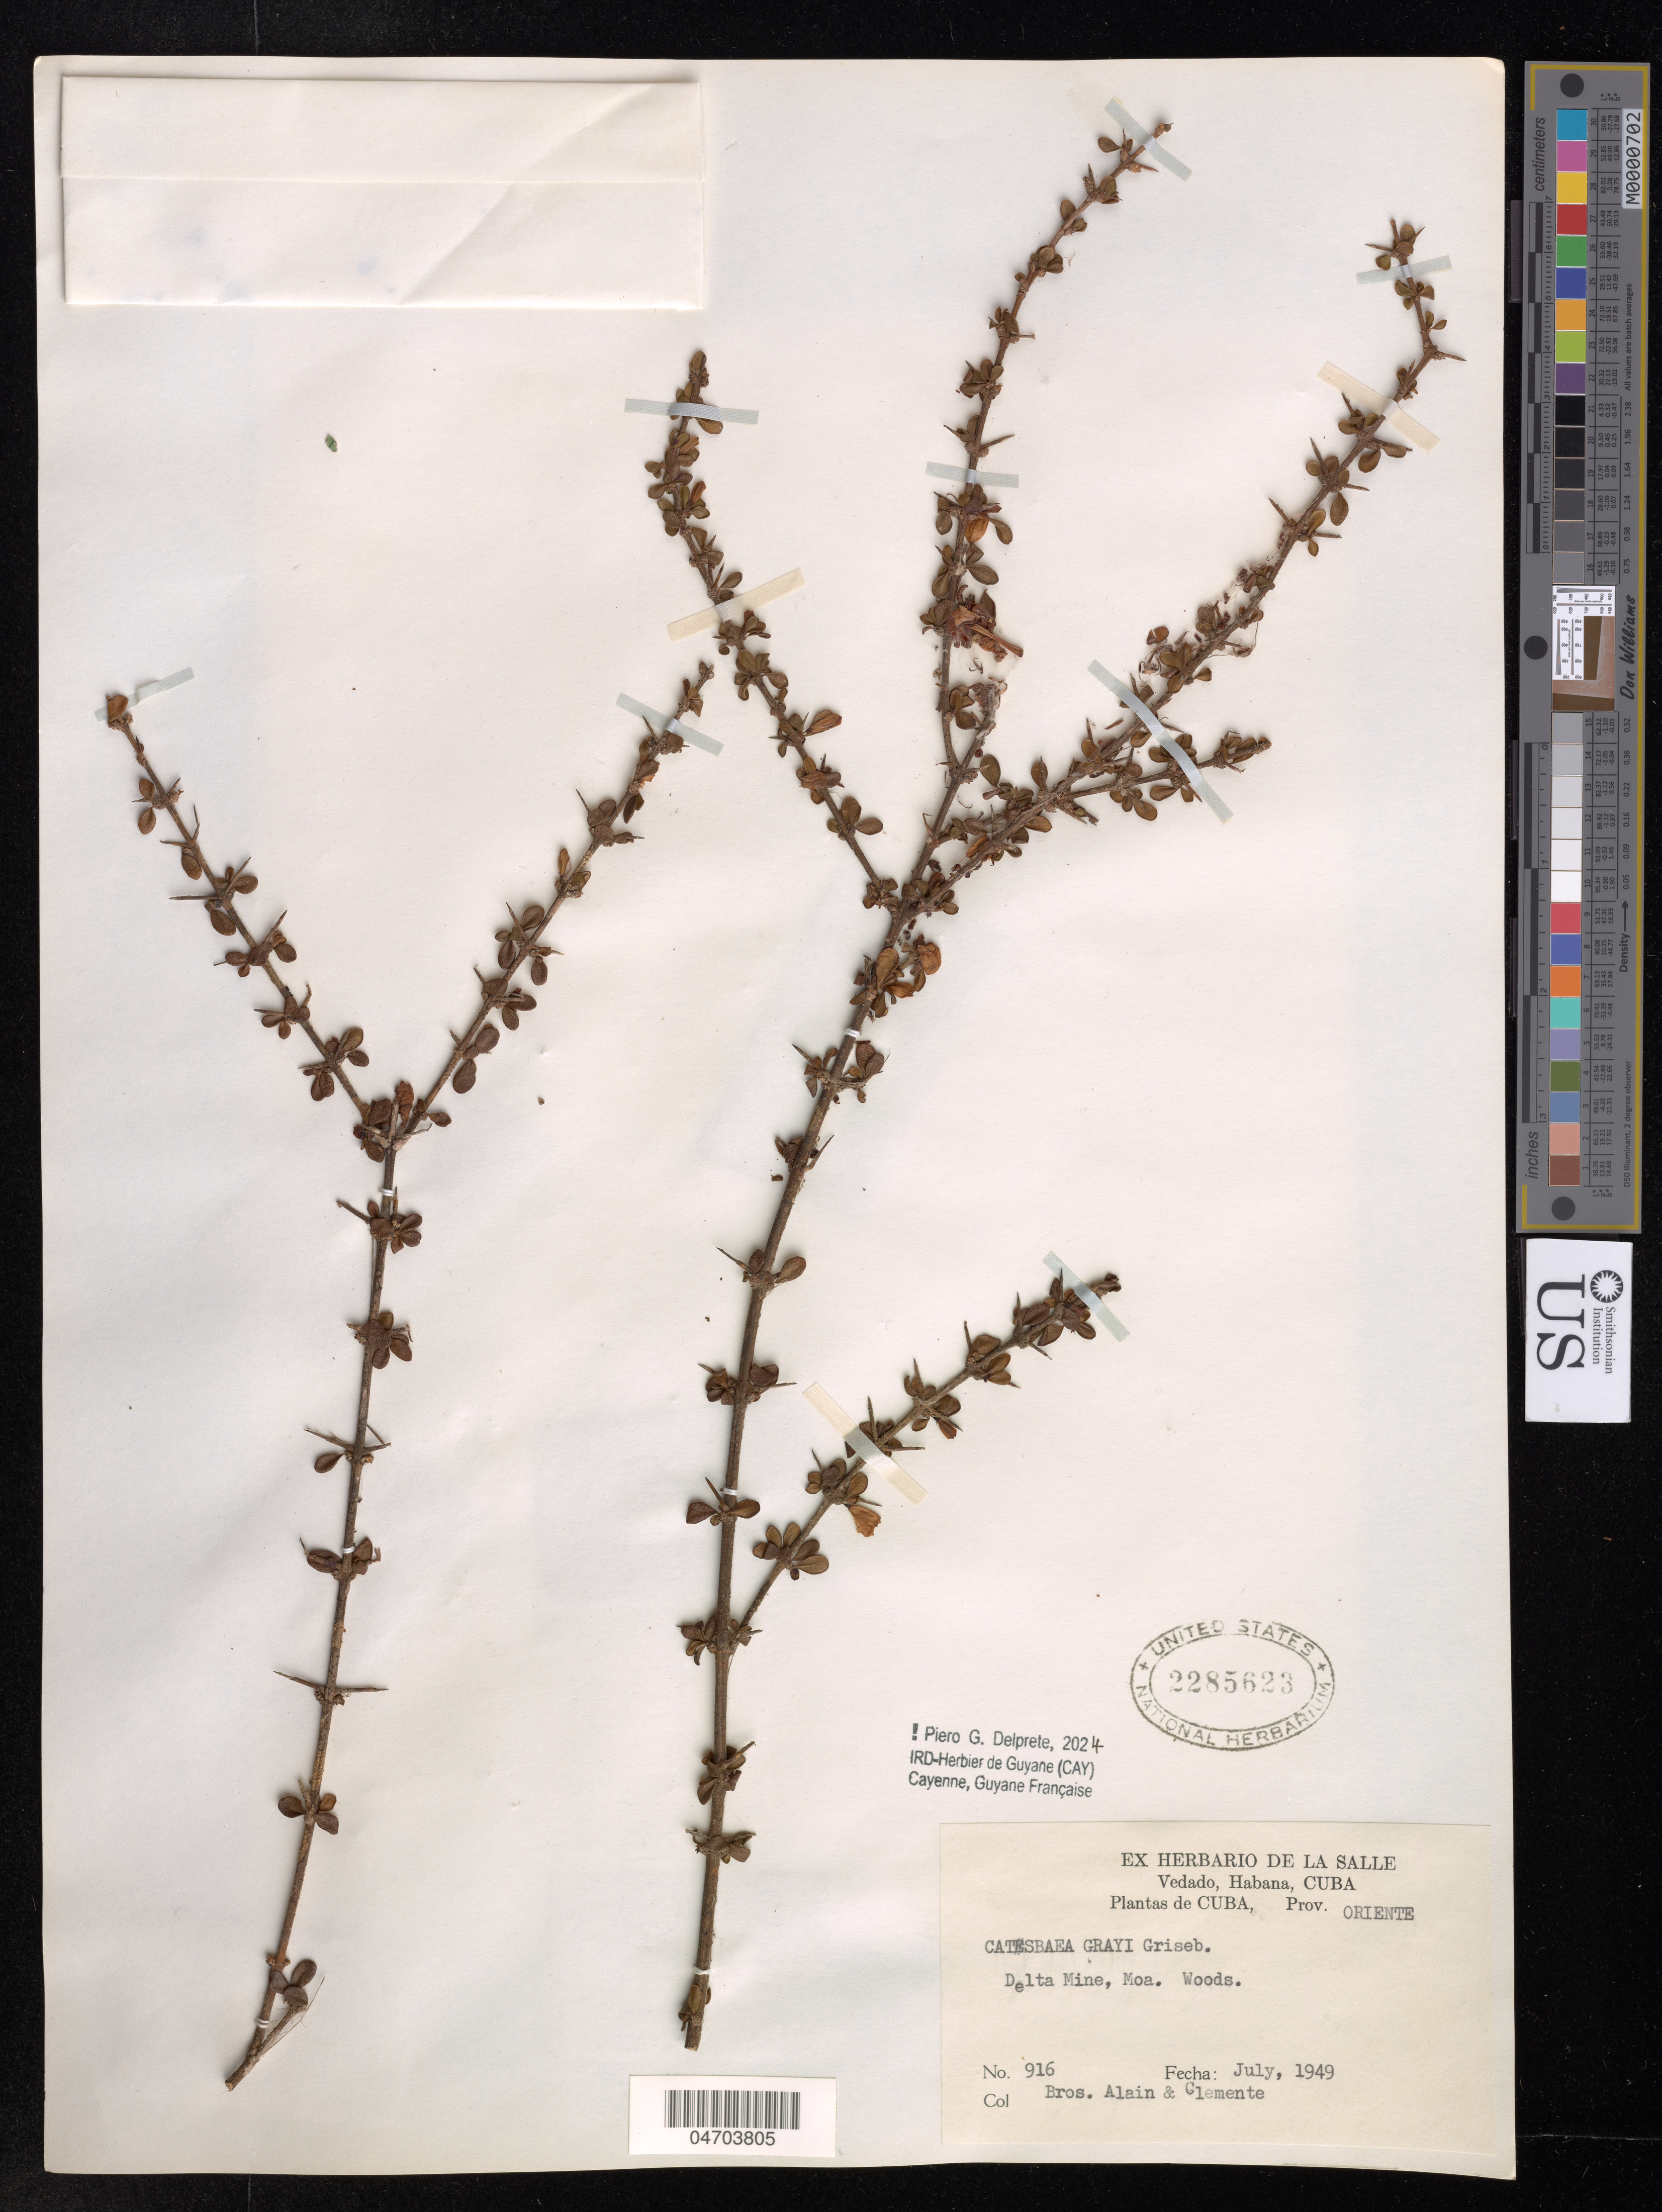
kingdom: Plantae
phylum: Tracheophyta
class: Magnoliopsida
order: Gentianales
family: Rubiaceae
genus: Catesbaea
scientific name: Catesbaea grayi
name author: Griseb.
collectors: Alain & Bro. Clemente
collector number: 916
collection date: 1949-07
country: Cuba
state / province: Oriente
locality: Delta Mine, Moa.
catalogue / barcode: US 2285623